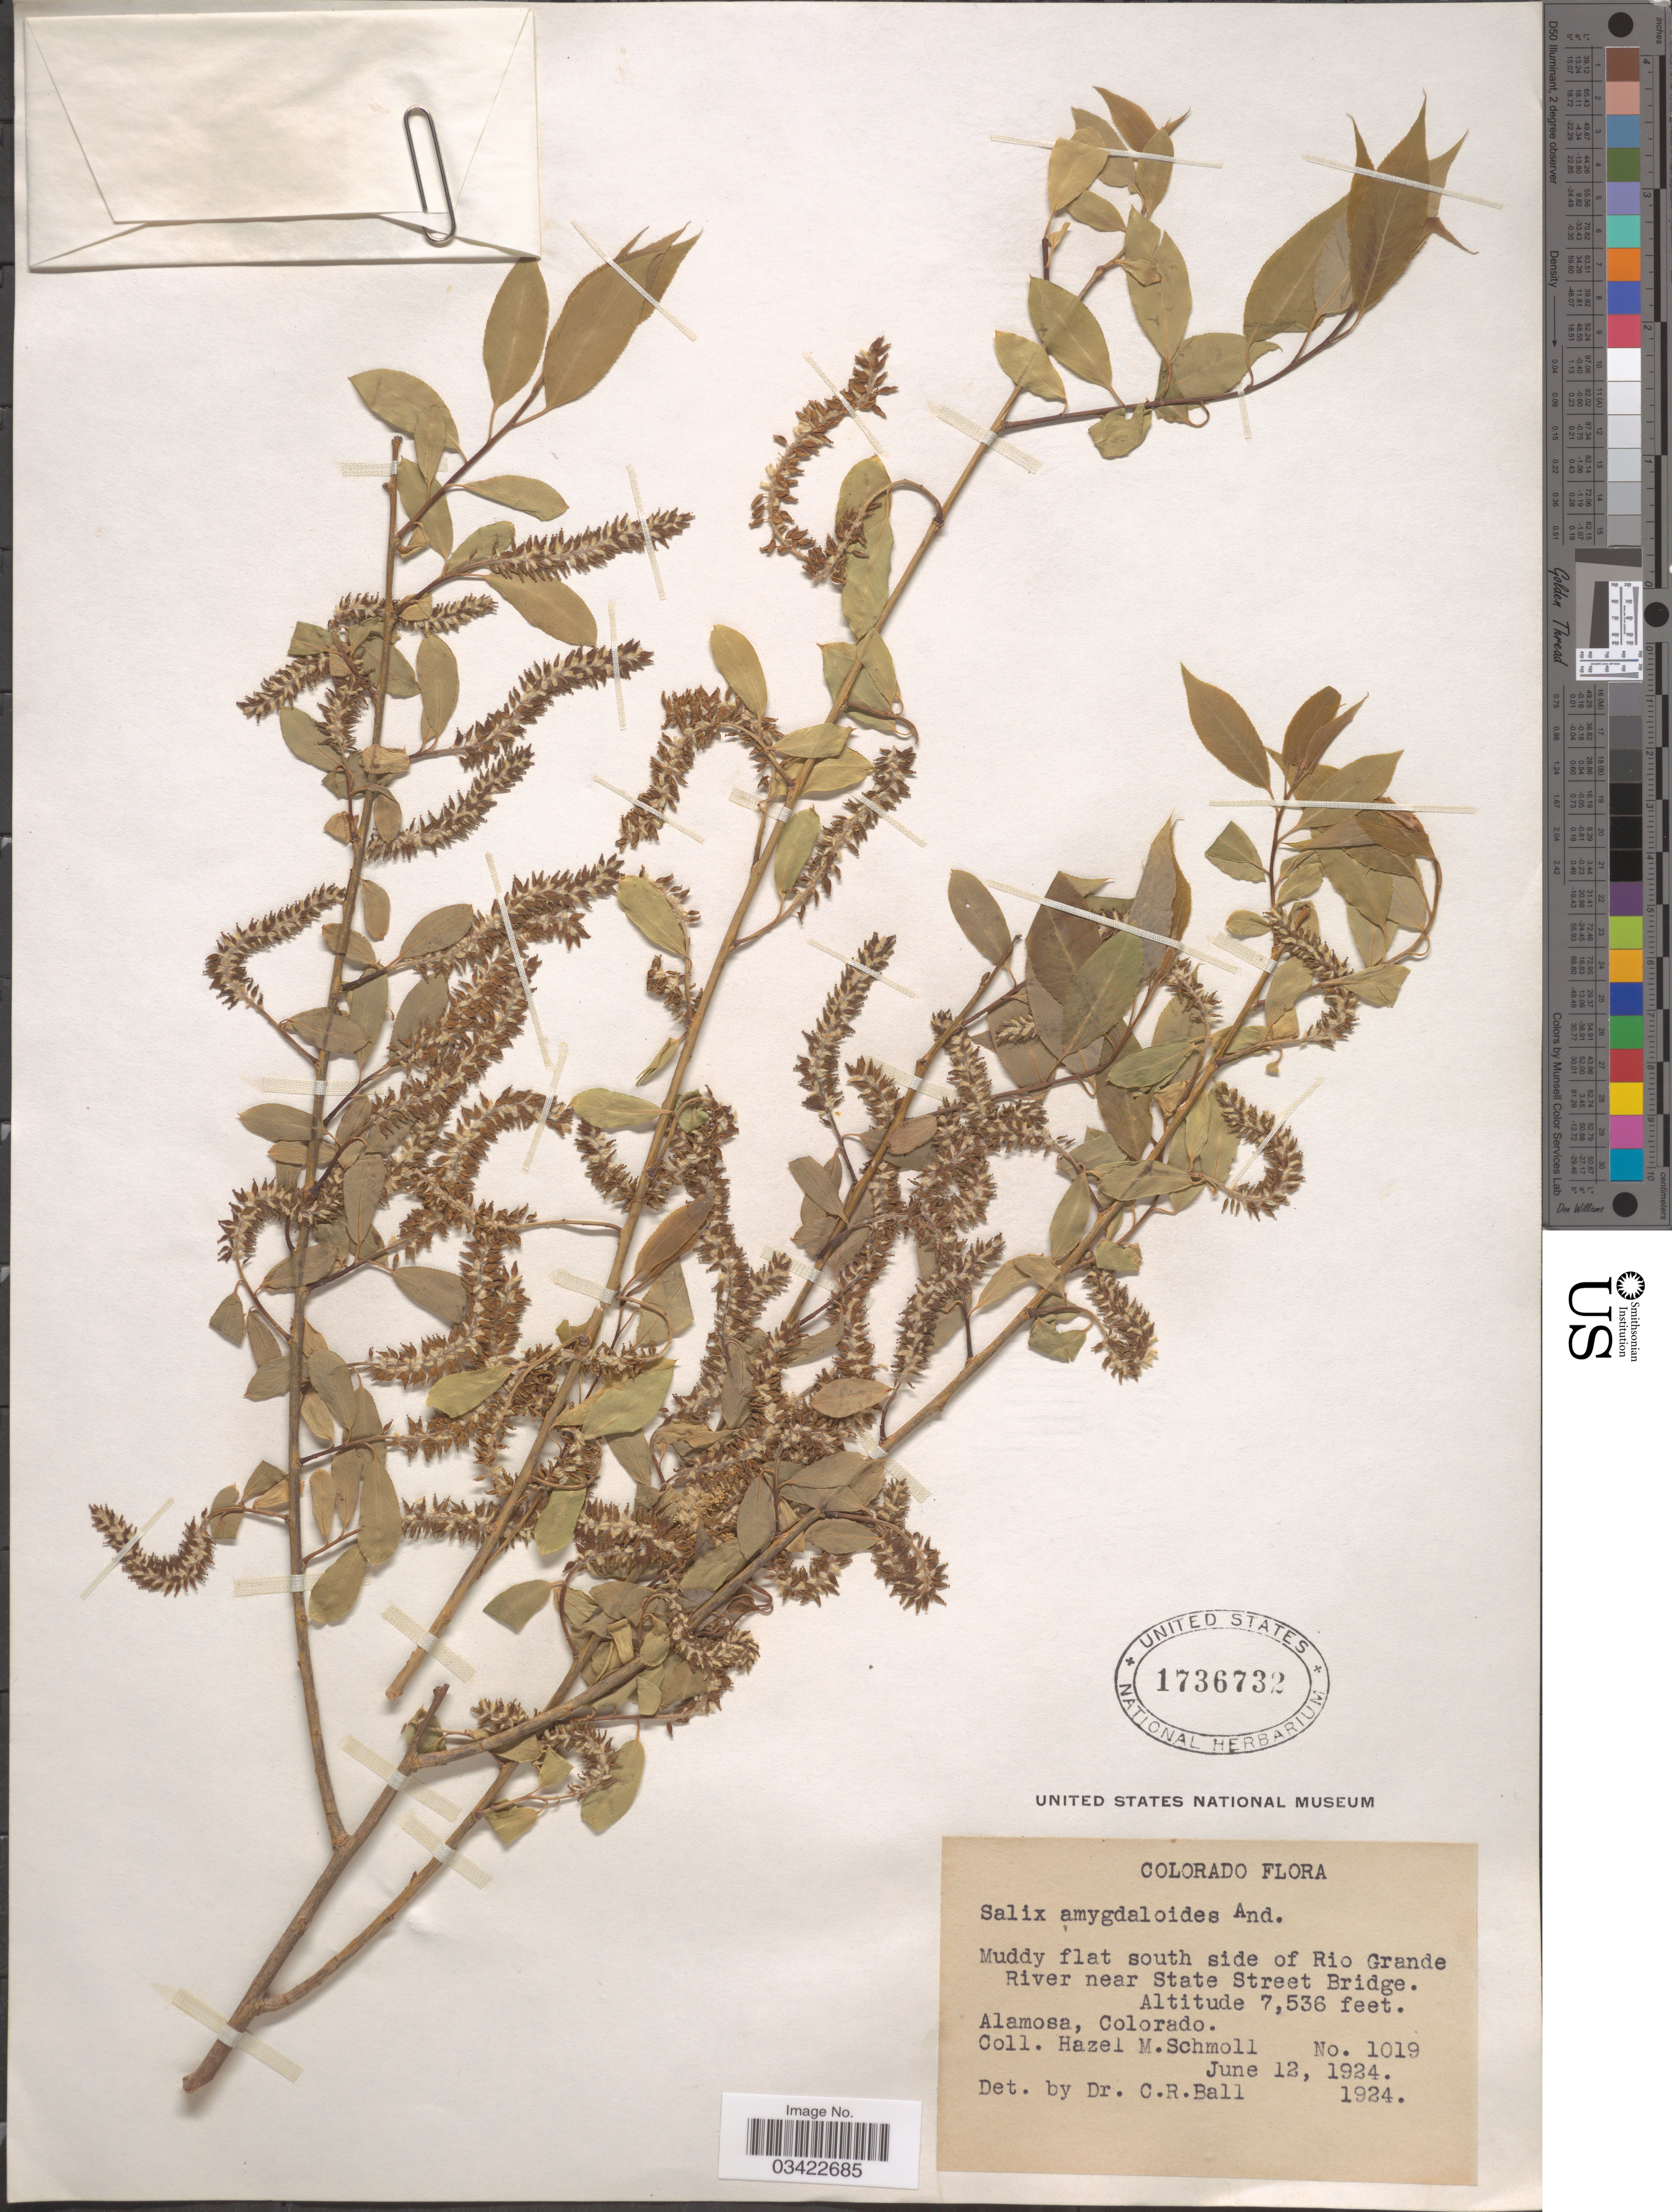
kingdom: Plantae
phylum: Tracheophyta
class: Magnoliopsida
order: Malpighiales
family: Salicaceae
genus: Salix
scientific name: Salix amygdaloides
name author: Andersson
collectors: H. Schmoll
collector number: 1019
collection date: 1924-06-12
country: United States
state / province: Colorado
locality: Muddy flat south side of Rio Grande River near State Street Bridge. Alamosa.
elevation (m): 2297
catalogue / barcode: US 1736732